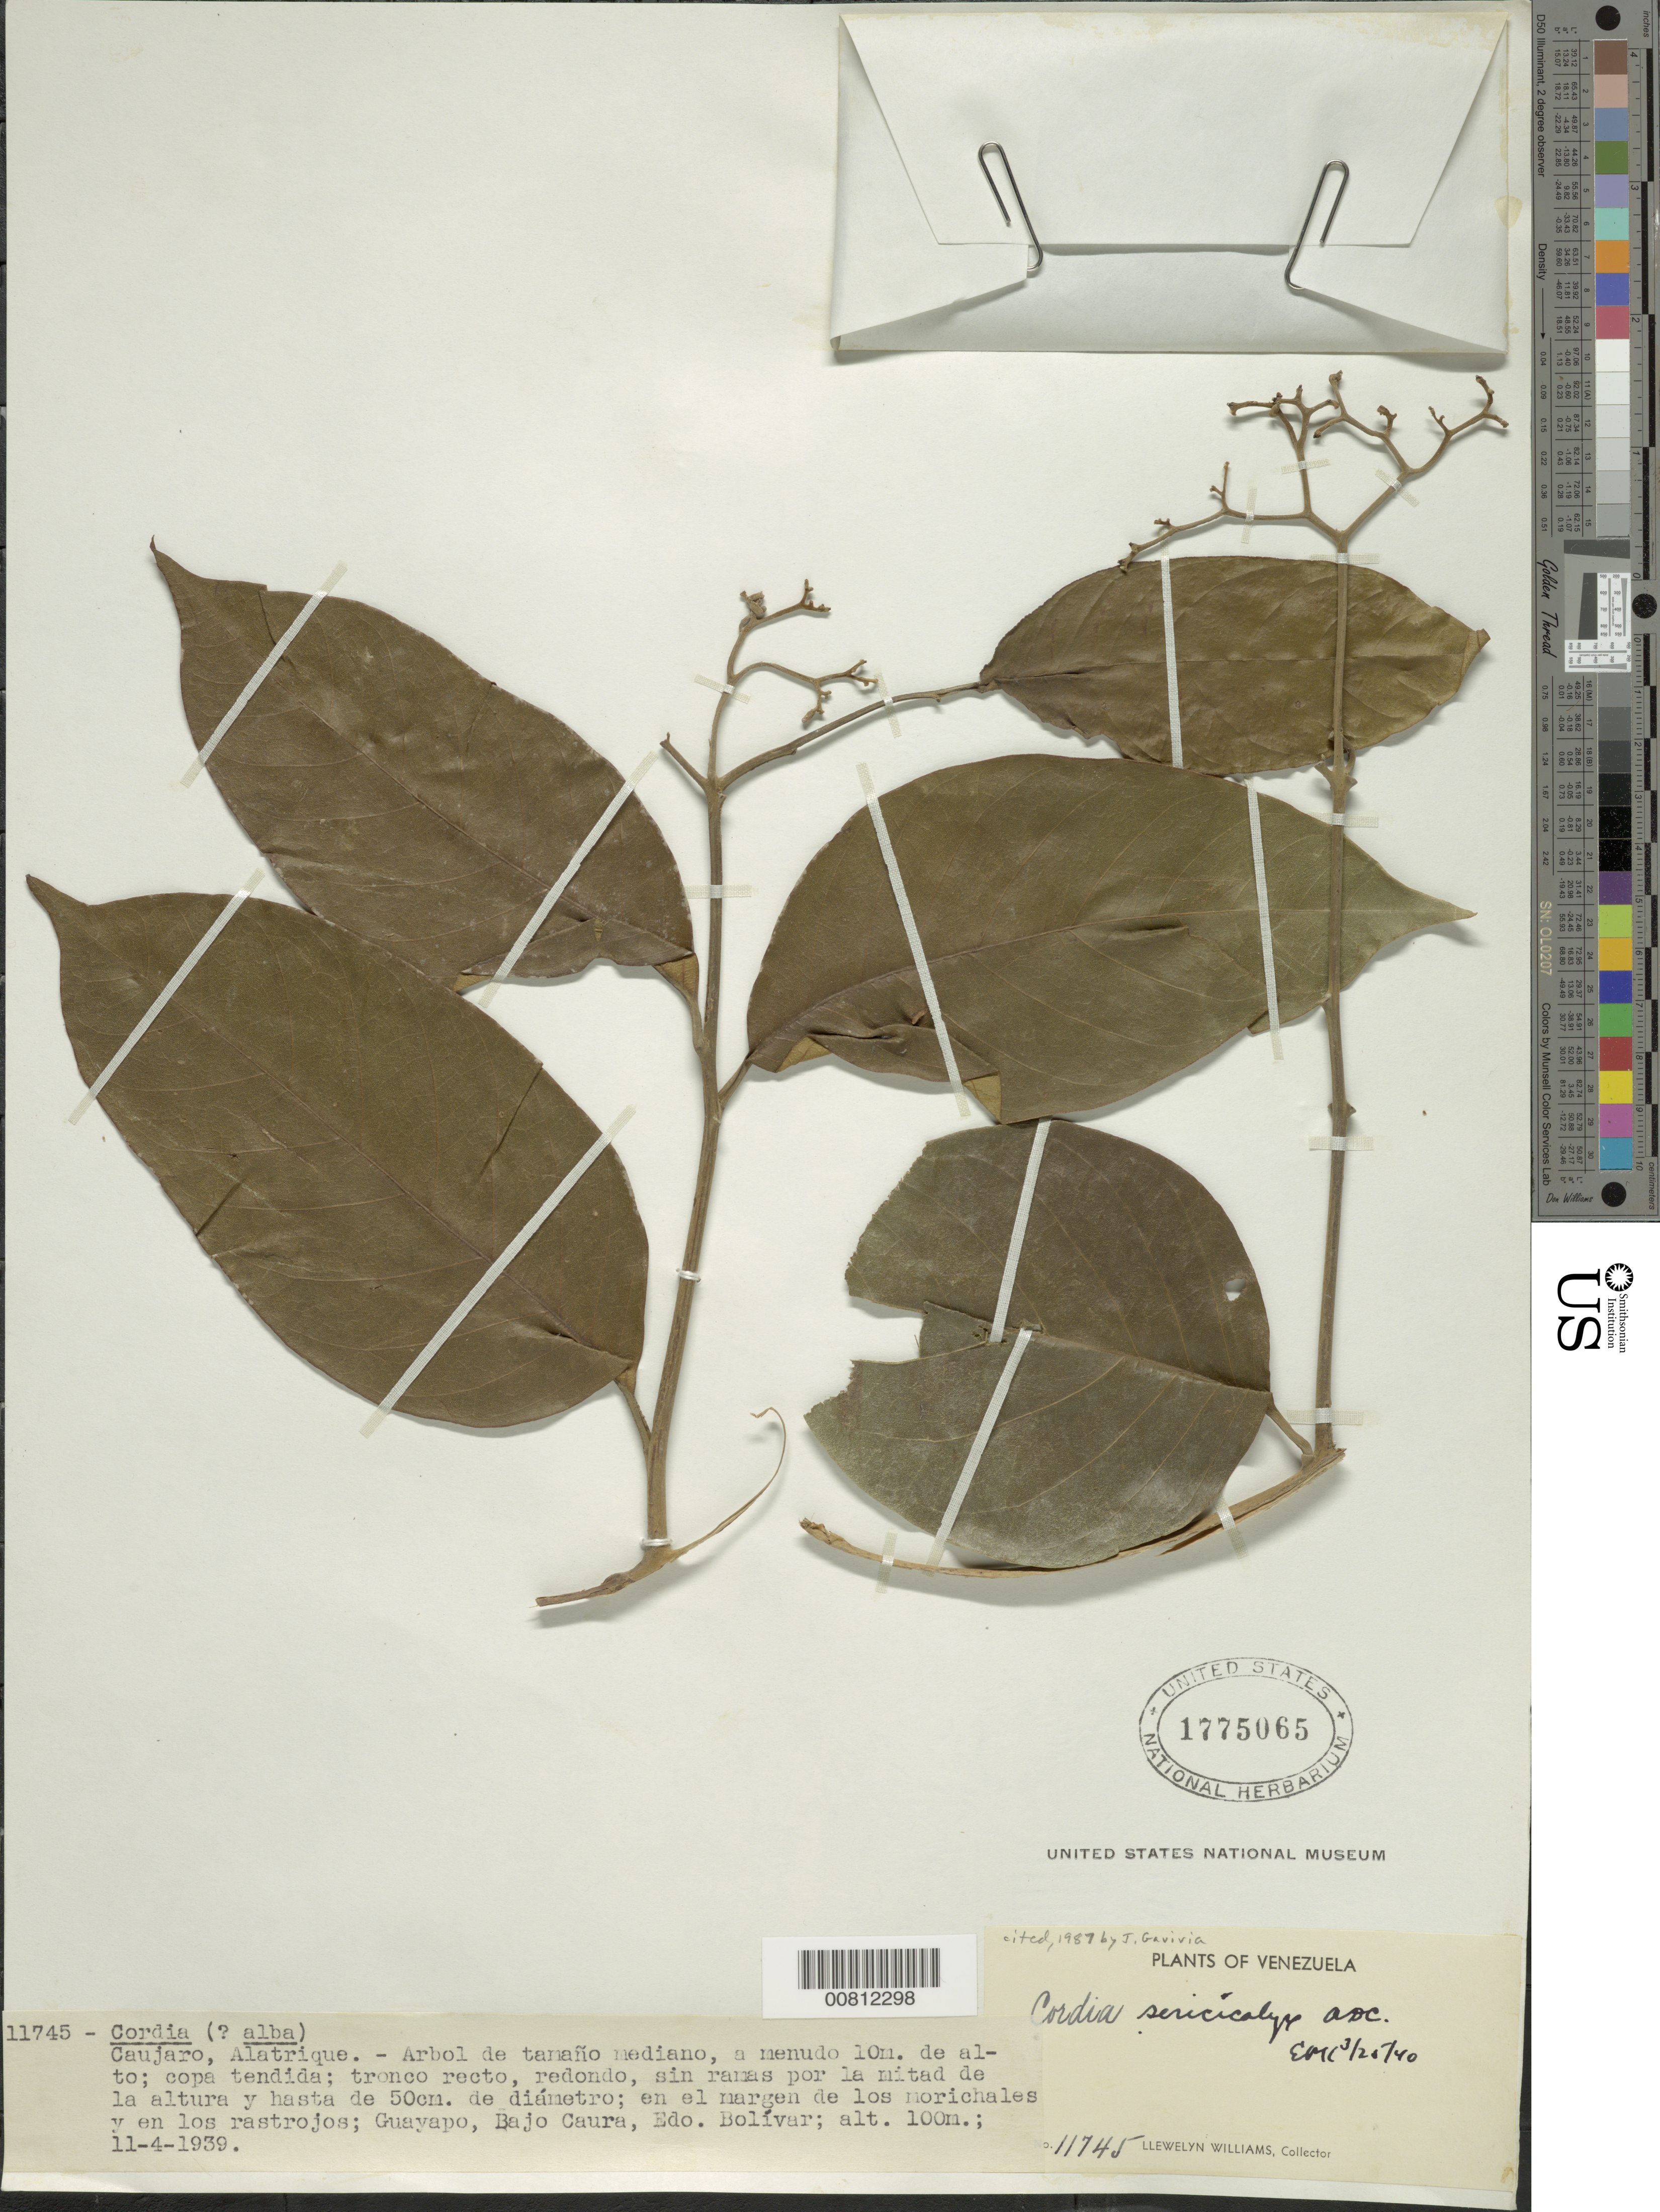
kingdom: Plantae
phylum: Tracheophyta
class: Magnoliopsida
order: Boraginales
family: Cordiaceae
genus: Cordia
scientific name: Cordia sericicalyx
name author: DC.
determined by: Gaviria, J. C.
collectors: Ll. Williams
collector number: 11745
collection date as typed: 11-Apr-39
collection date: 1939-04-11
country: Venezuela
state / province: Bolívar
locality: Guayapo, Bajo Caura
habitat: Margen de los morichales y en los rastrojos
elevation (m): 100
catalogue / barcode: US 1775065